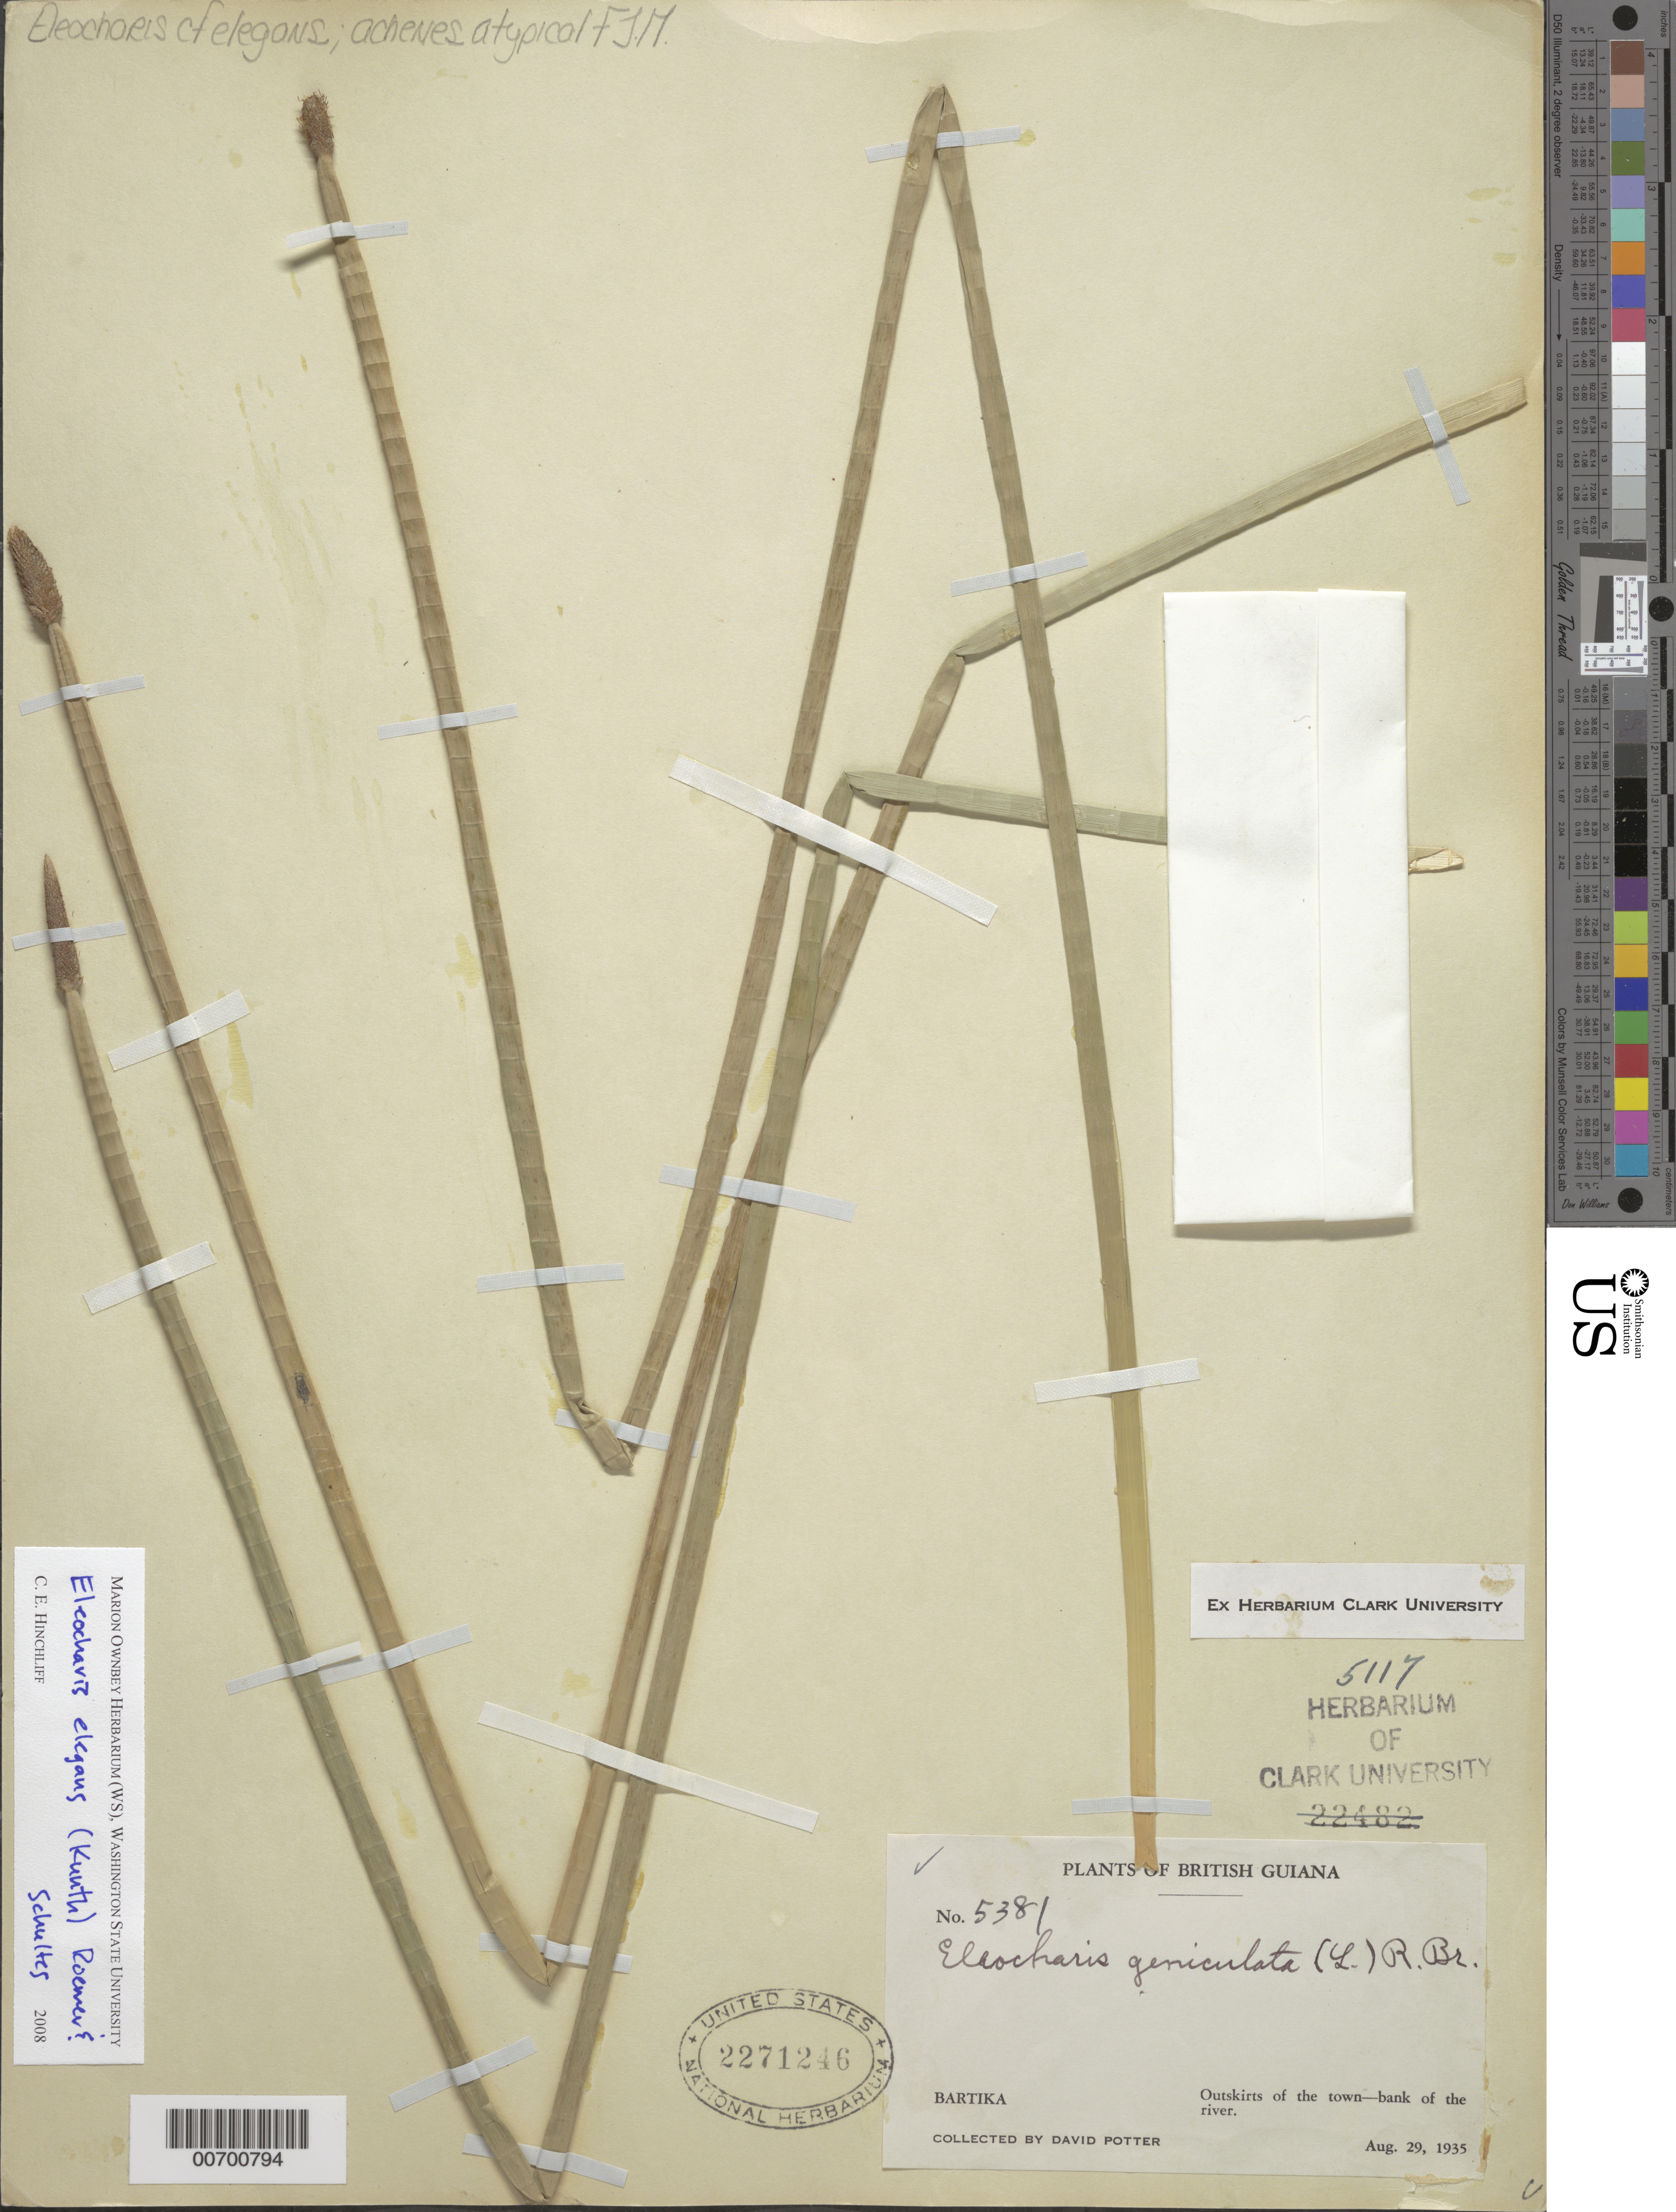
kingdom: Plantae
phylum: Tracheophyta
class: Liliopsida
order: Poales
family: Cyperaceae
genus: Eleocharis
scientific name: Eleocharis elegans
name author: (Kunth) Roem. & Schult.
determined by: Hinchliff, C. E.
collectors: D. Potter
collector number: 5381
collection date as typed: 29-Aug-35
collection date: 1935-08-29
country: Guyana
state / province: Cuyuni-Mazaruni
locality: Bartica, outskirts of town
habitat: Outskirts of the town, bank of the river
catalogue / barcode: US 2271246